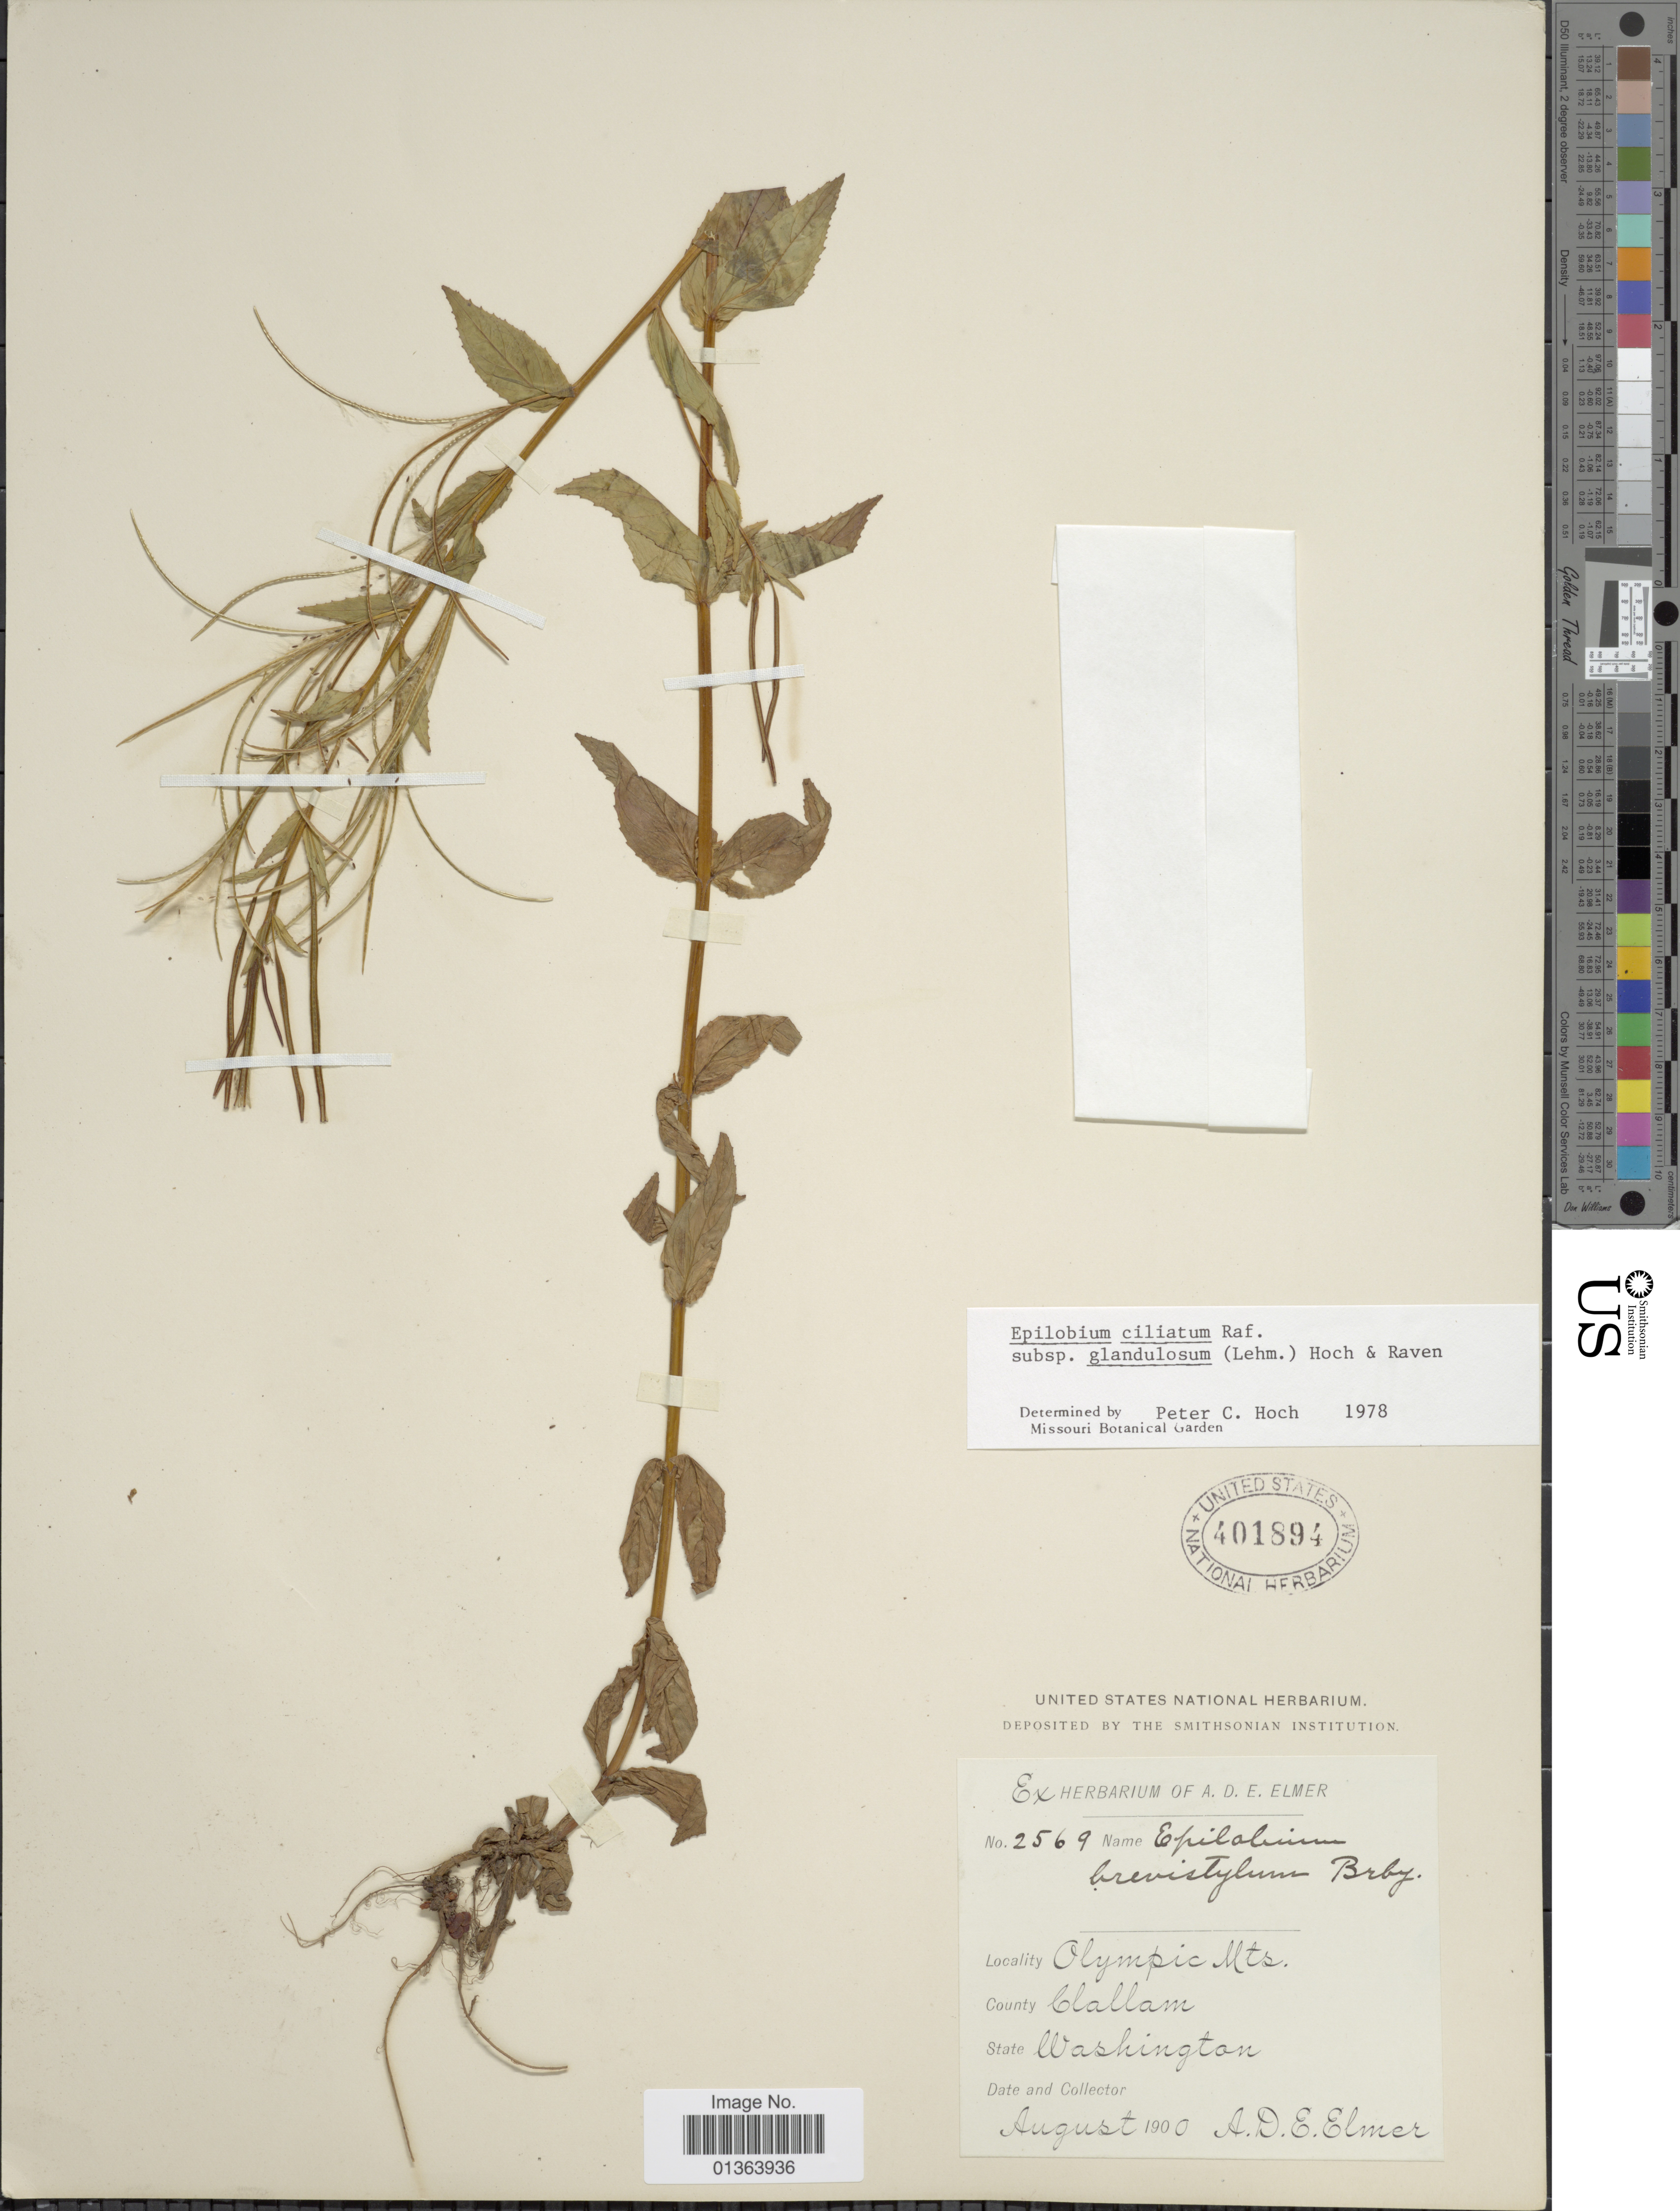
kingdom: Plantae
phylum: Tracheophyta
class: Magnoliopsida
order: Myrtales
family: Onagraceae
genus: Epilobium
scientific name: Epilobium ciliatum subsp. glandulosum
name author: (Lehm.) Hoch & P.H. Raven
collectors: A. D. E. Elmer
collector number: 2569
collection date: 1900-08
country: United States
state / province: Washington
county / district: Clallam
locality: Olympic Mts. County Clallam.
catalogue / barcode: US 401894